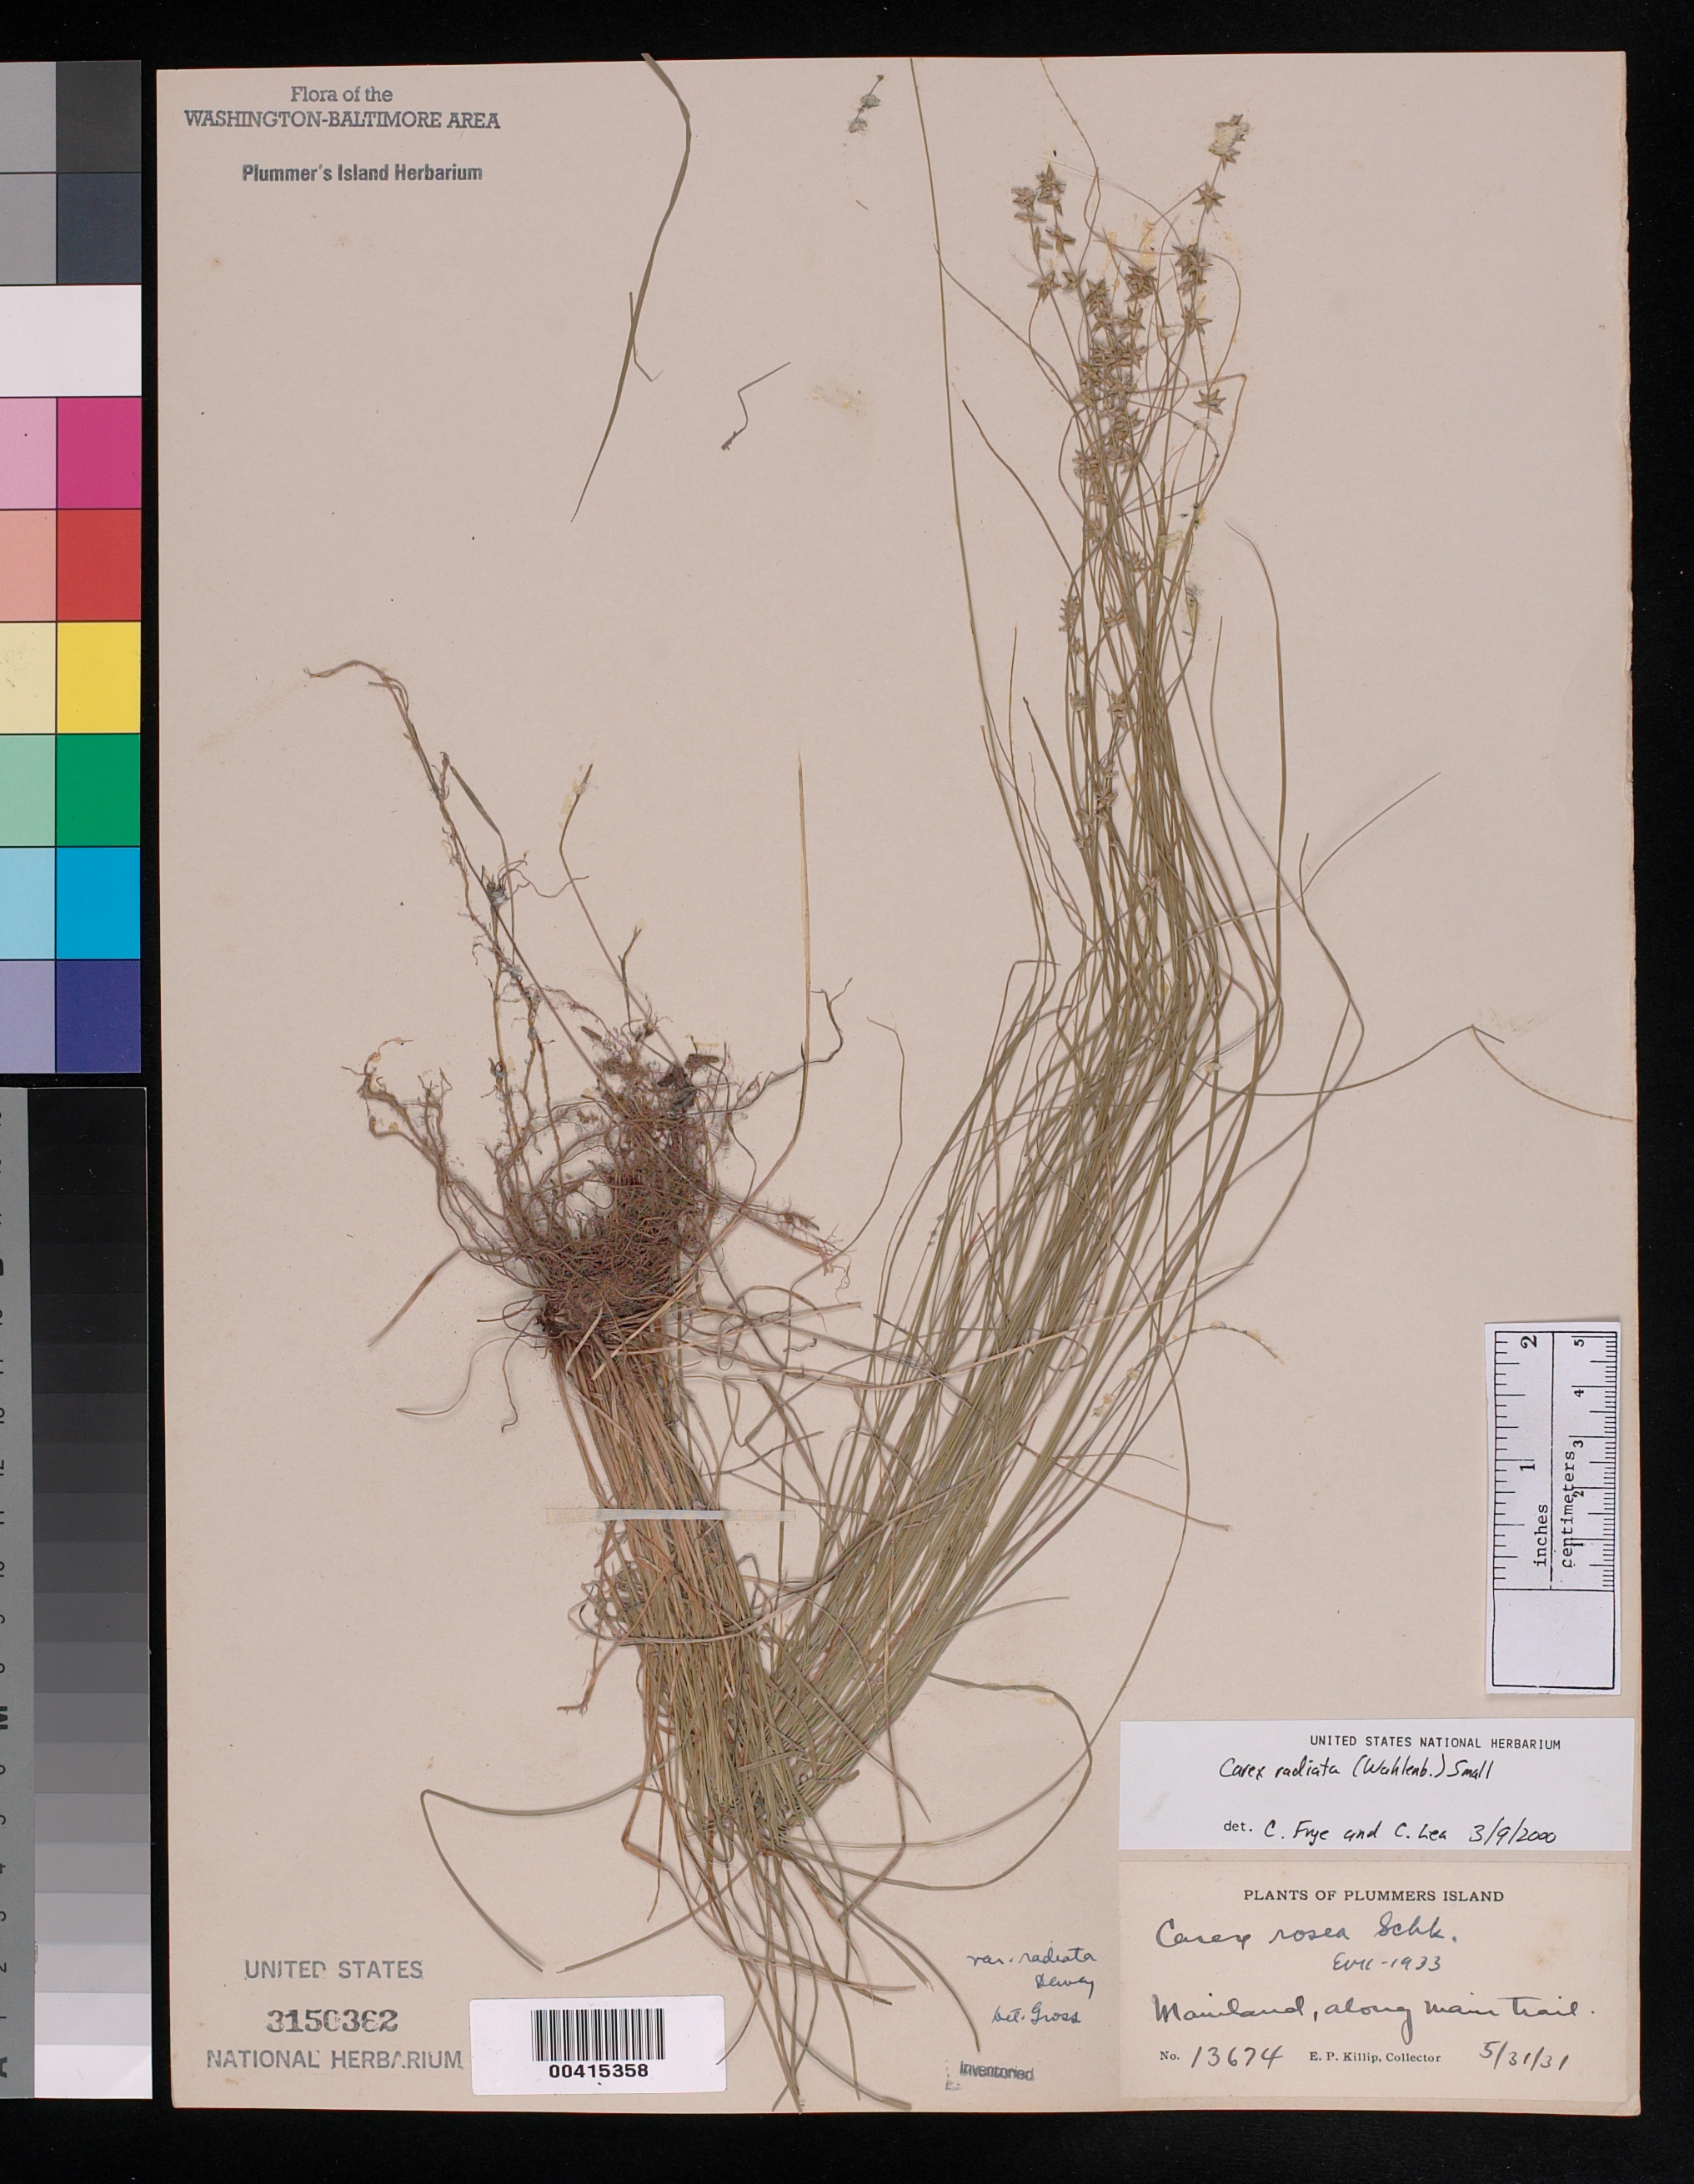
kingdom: Plantae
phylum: Tracheophyta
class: Liliopsida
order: Poales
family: Cyperaceae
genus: Carex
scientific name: Carex radiata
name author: (Wahlenb.) Small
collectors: E. P. Killip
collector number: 13674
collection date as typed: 31 May 1931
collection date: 1931-05-31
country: United States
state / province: Maryland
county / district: Montgomery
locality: Plummer's Island; mainland, along main trail Plummers Island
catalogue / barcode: US 3150362